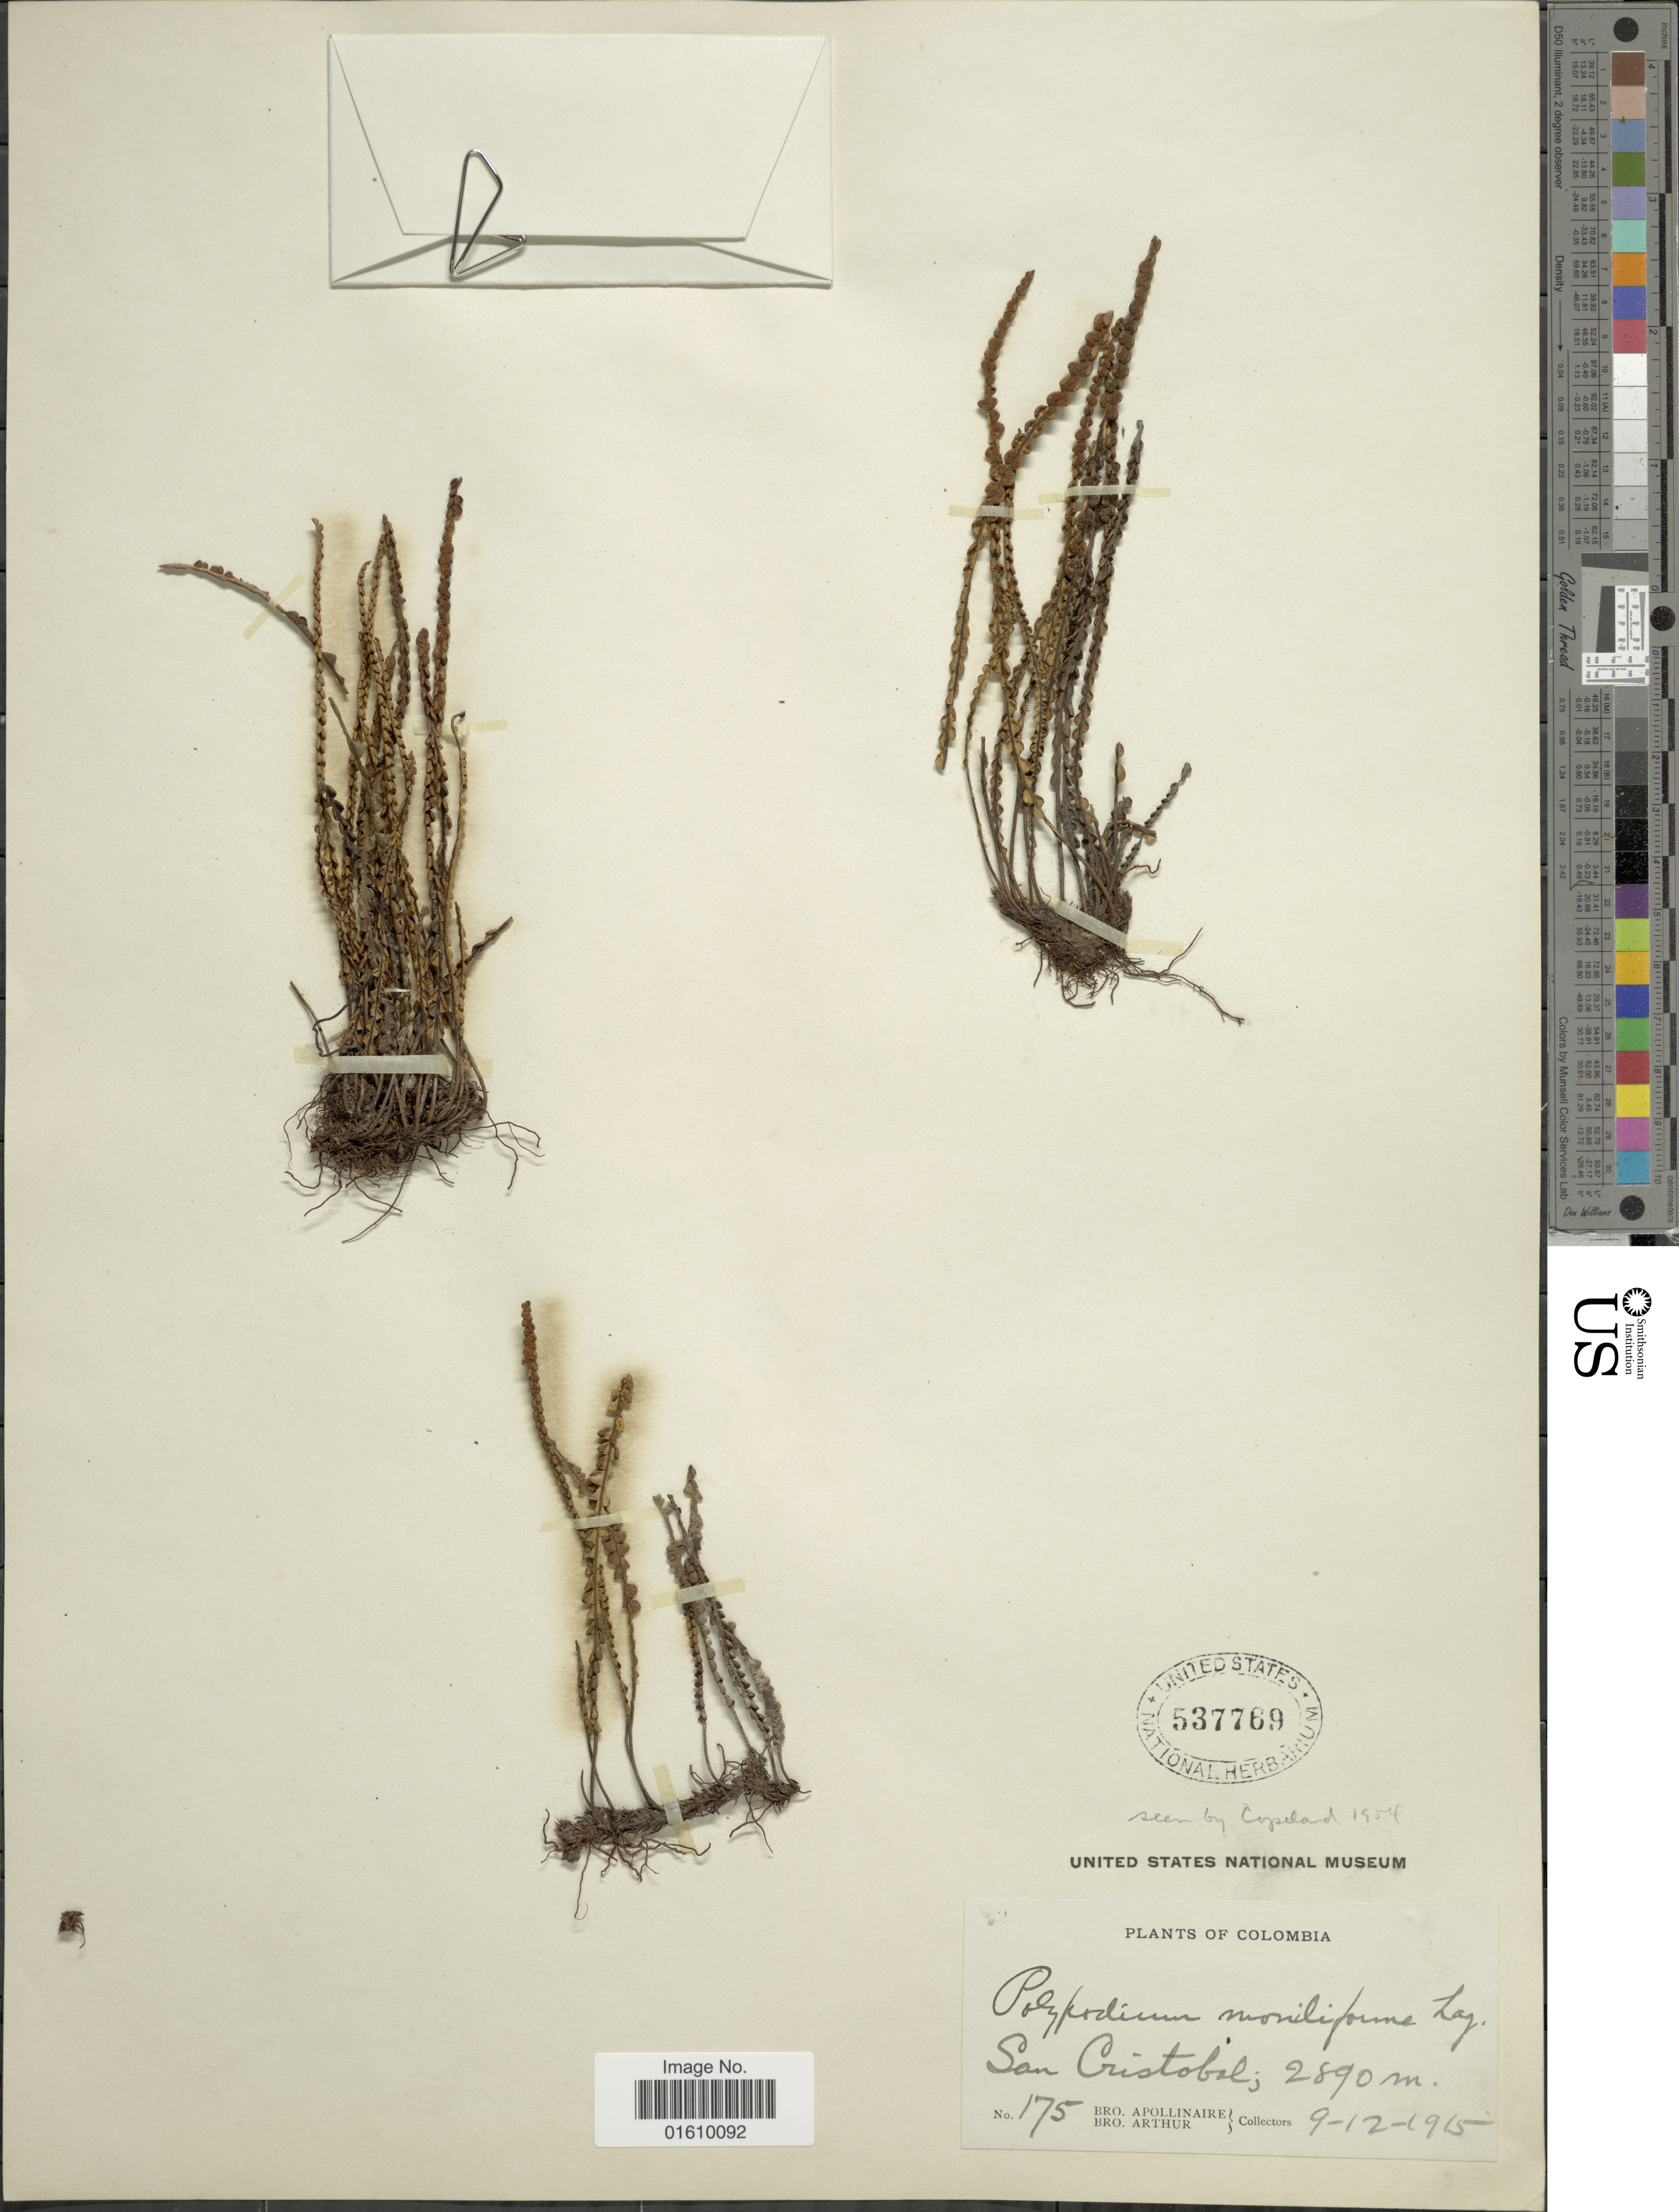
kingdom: Plantae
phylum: Tracheophyta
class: Polypodiopsida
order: Polypodiales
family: Polypodiaceae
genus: Melpomene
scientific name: Melpomene moniliformis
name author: (Lag. ex Sw.) A.R. Sm. & R.C. Moran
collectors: Bro. Apolinar A. & Bro. Arthur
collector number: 175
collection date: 1915-12-09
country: Colombia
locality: San Cristobal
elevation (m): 2890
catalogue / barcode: US 537769